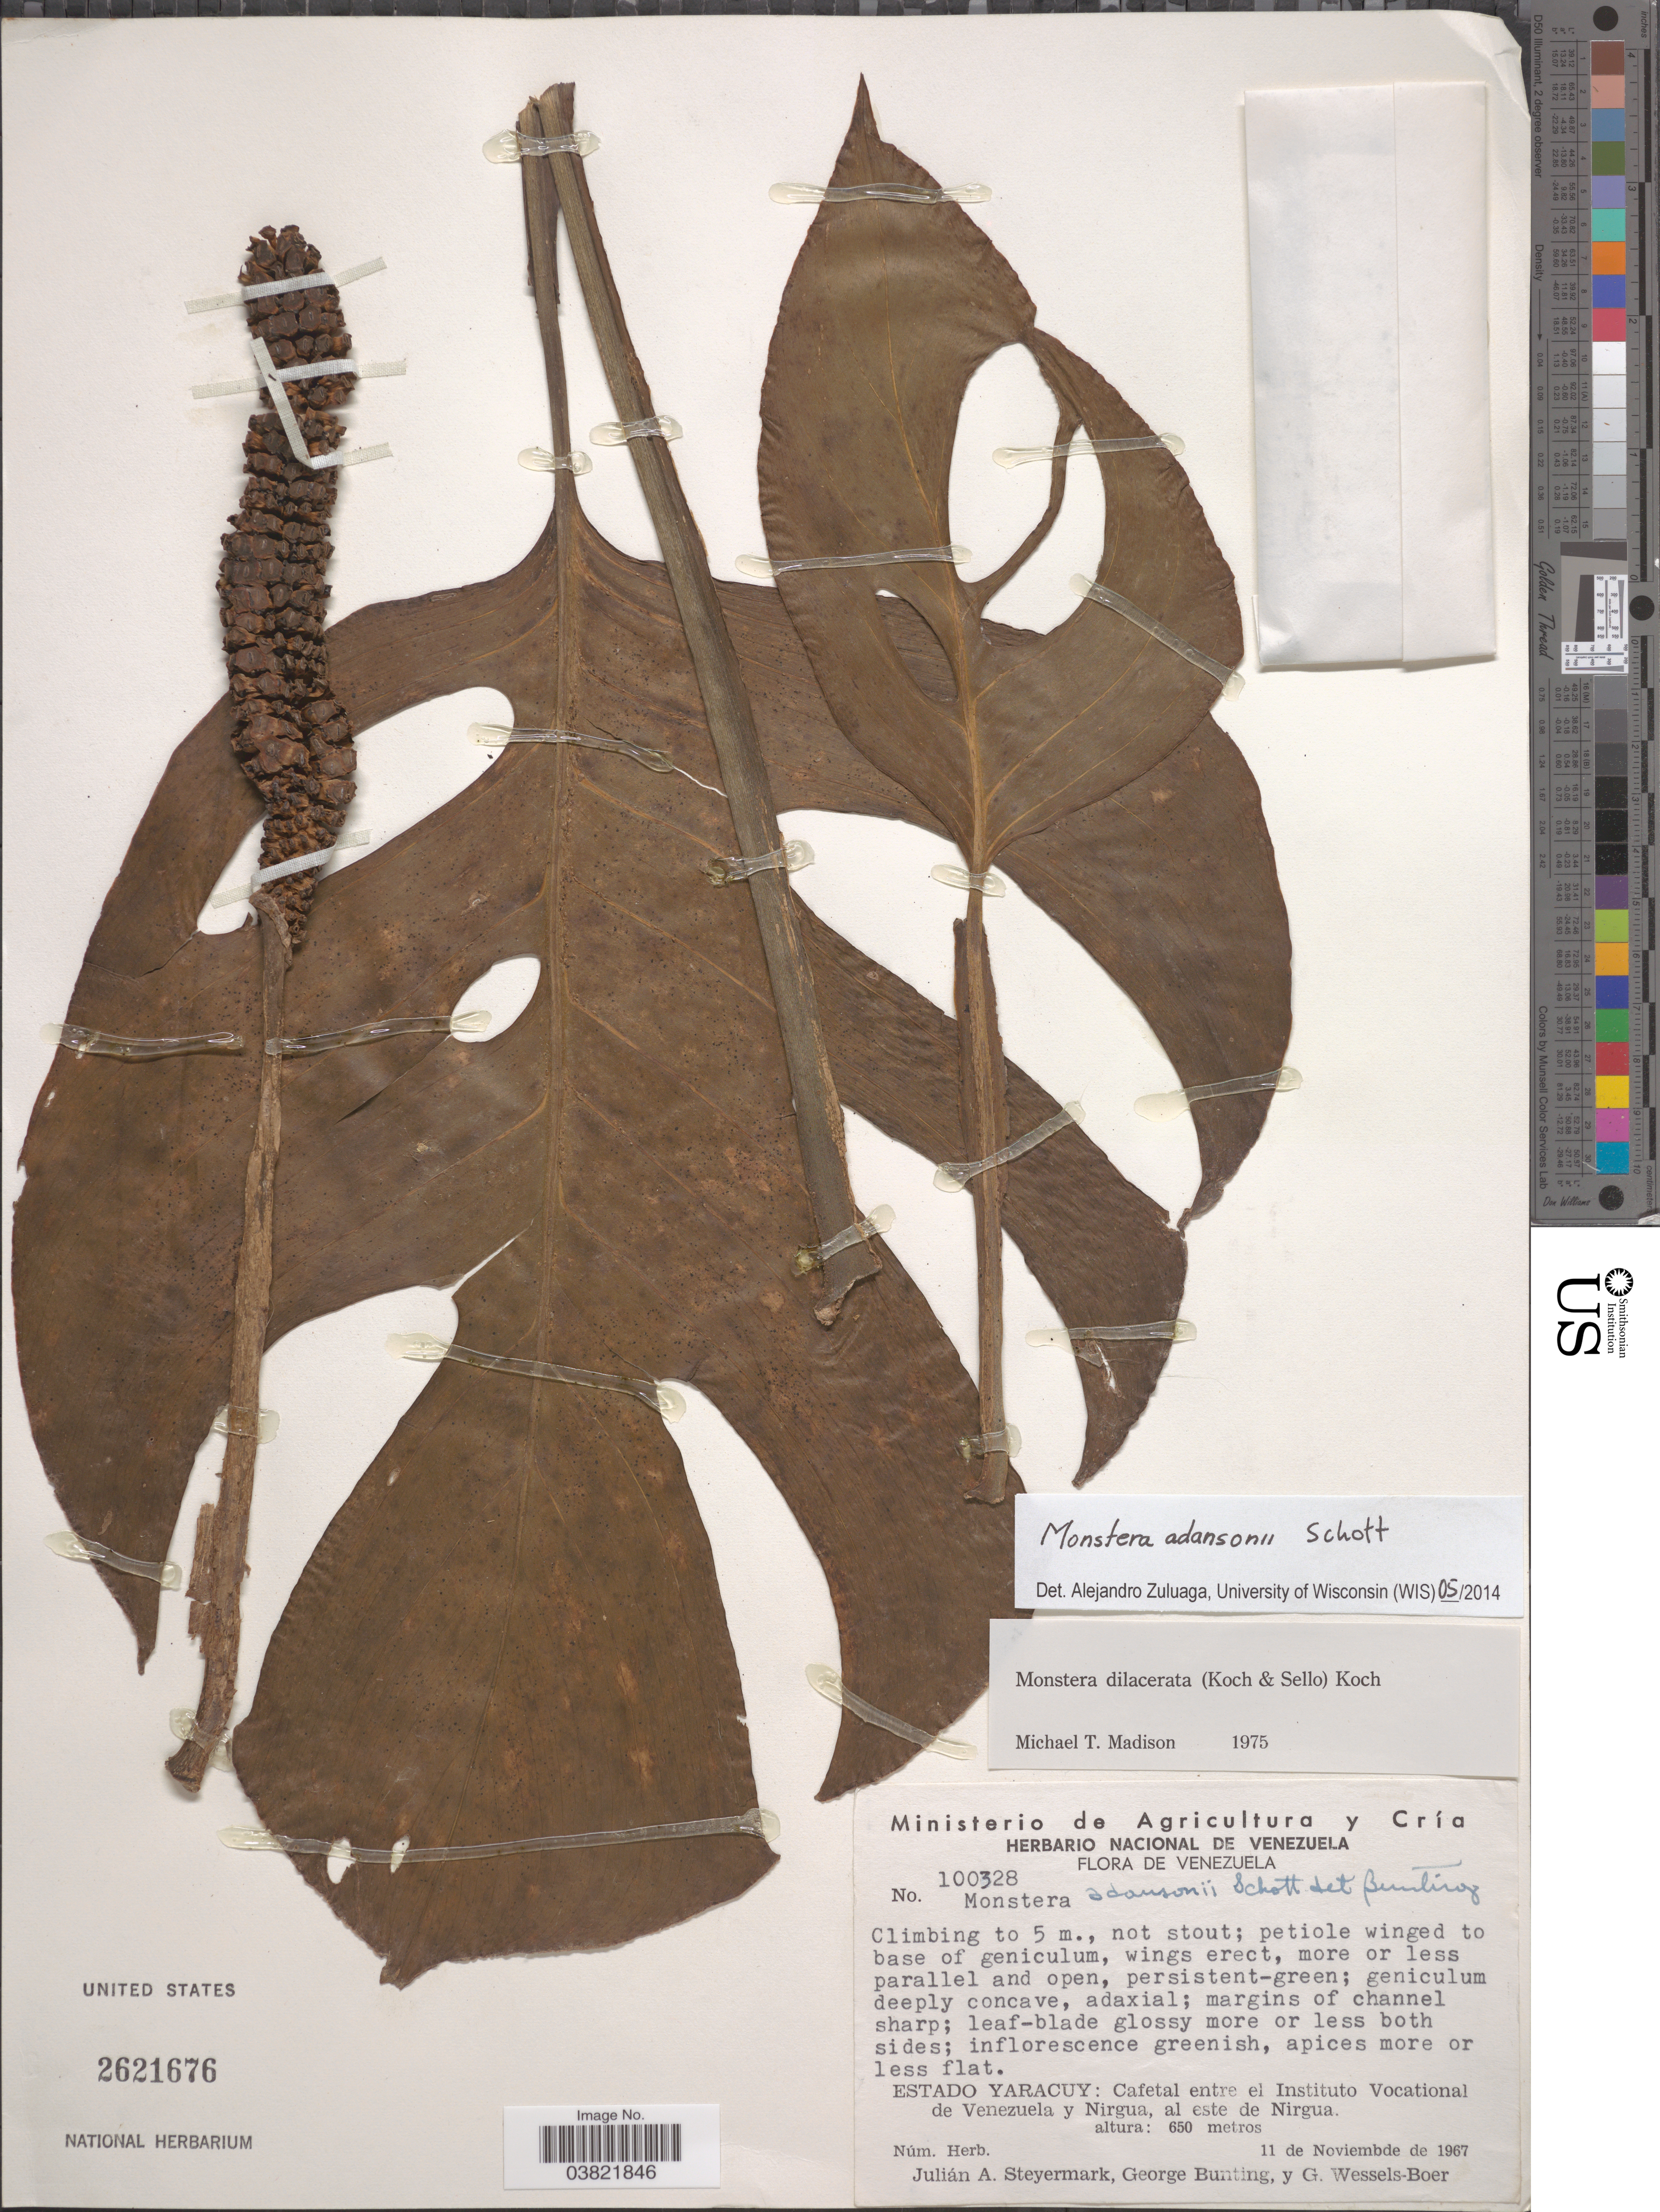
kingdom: Plantae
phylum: Tracheophyta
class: Liliopsida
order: Alismatales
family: Araceae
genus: Monstera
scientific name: Monstera adansonii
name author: Schott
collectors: J. Steyermark, G. S. Bunting & G. Wessels Boer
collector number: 100328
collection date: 1967-11-11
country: Venezuela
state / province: Yaracuy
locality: Cafetal entre el Instituto Vocational de Venezuela y Nirgua, al este de Nirgua.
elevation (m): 650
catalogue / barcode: US 2621676